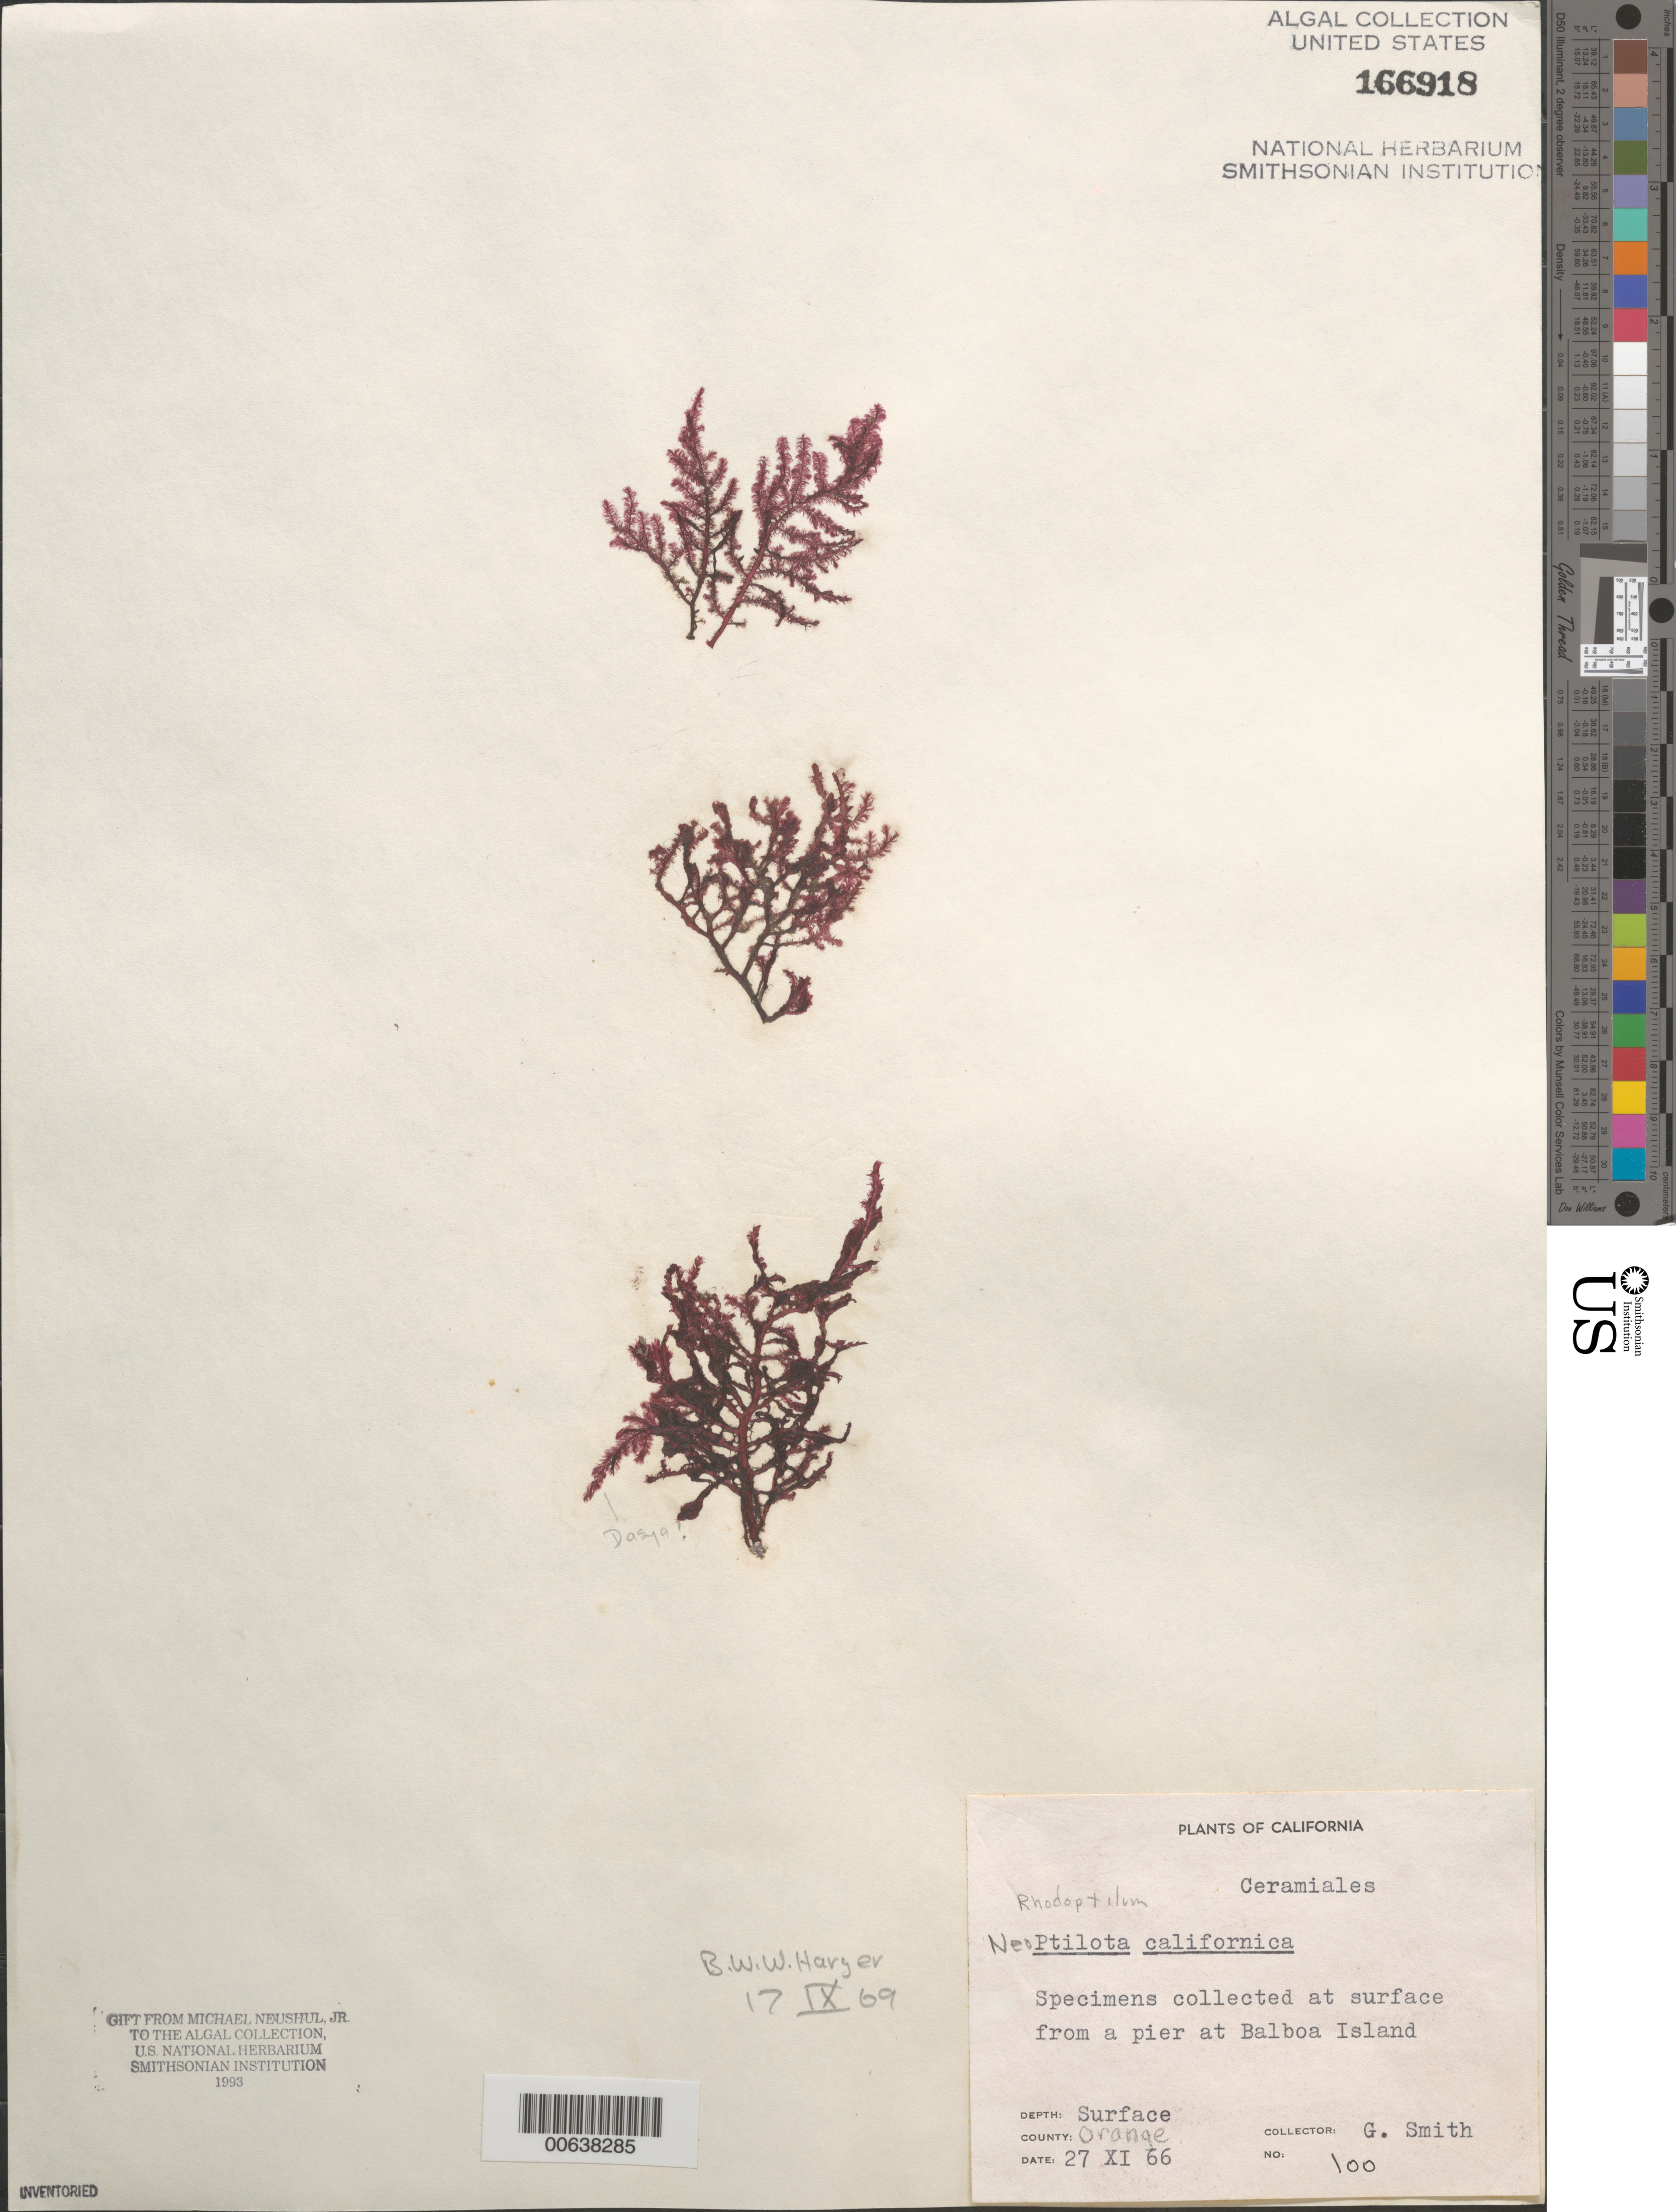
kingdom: Plantae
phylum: Rhodophyta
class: Florideophyceae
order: Ceramiales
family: Wrangeliaceae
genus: Ptilota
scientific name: Ptilota densa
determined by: Algae name updating Project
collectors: G. Smith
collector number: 100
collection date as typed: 27 Nov 1966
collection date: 1966-11-27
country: United States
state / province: California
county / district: Orange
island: Balboa Island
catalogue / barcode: US 166918